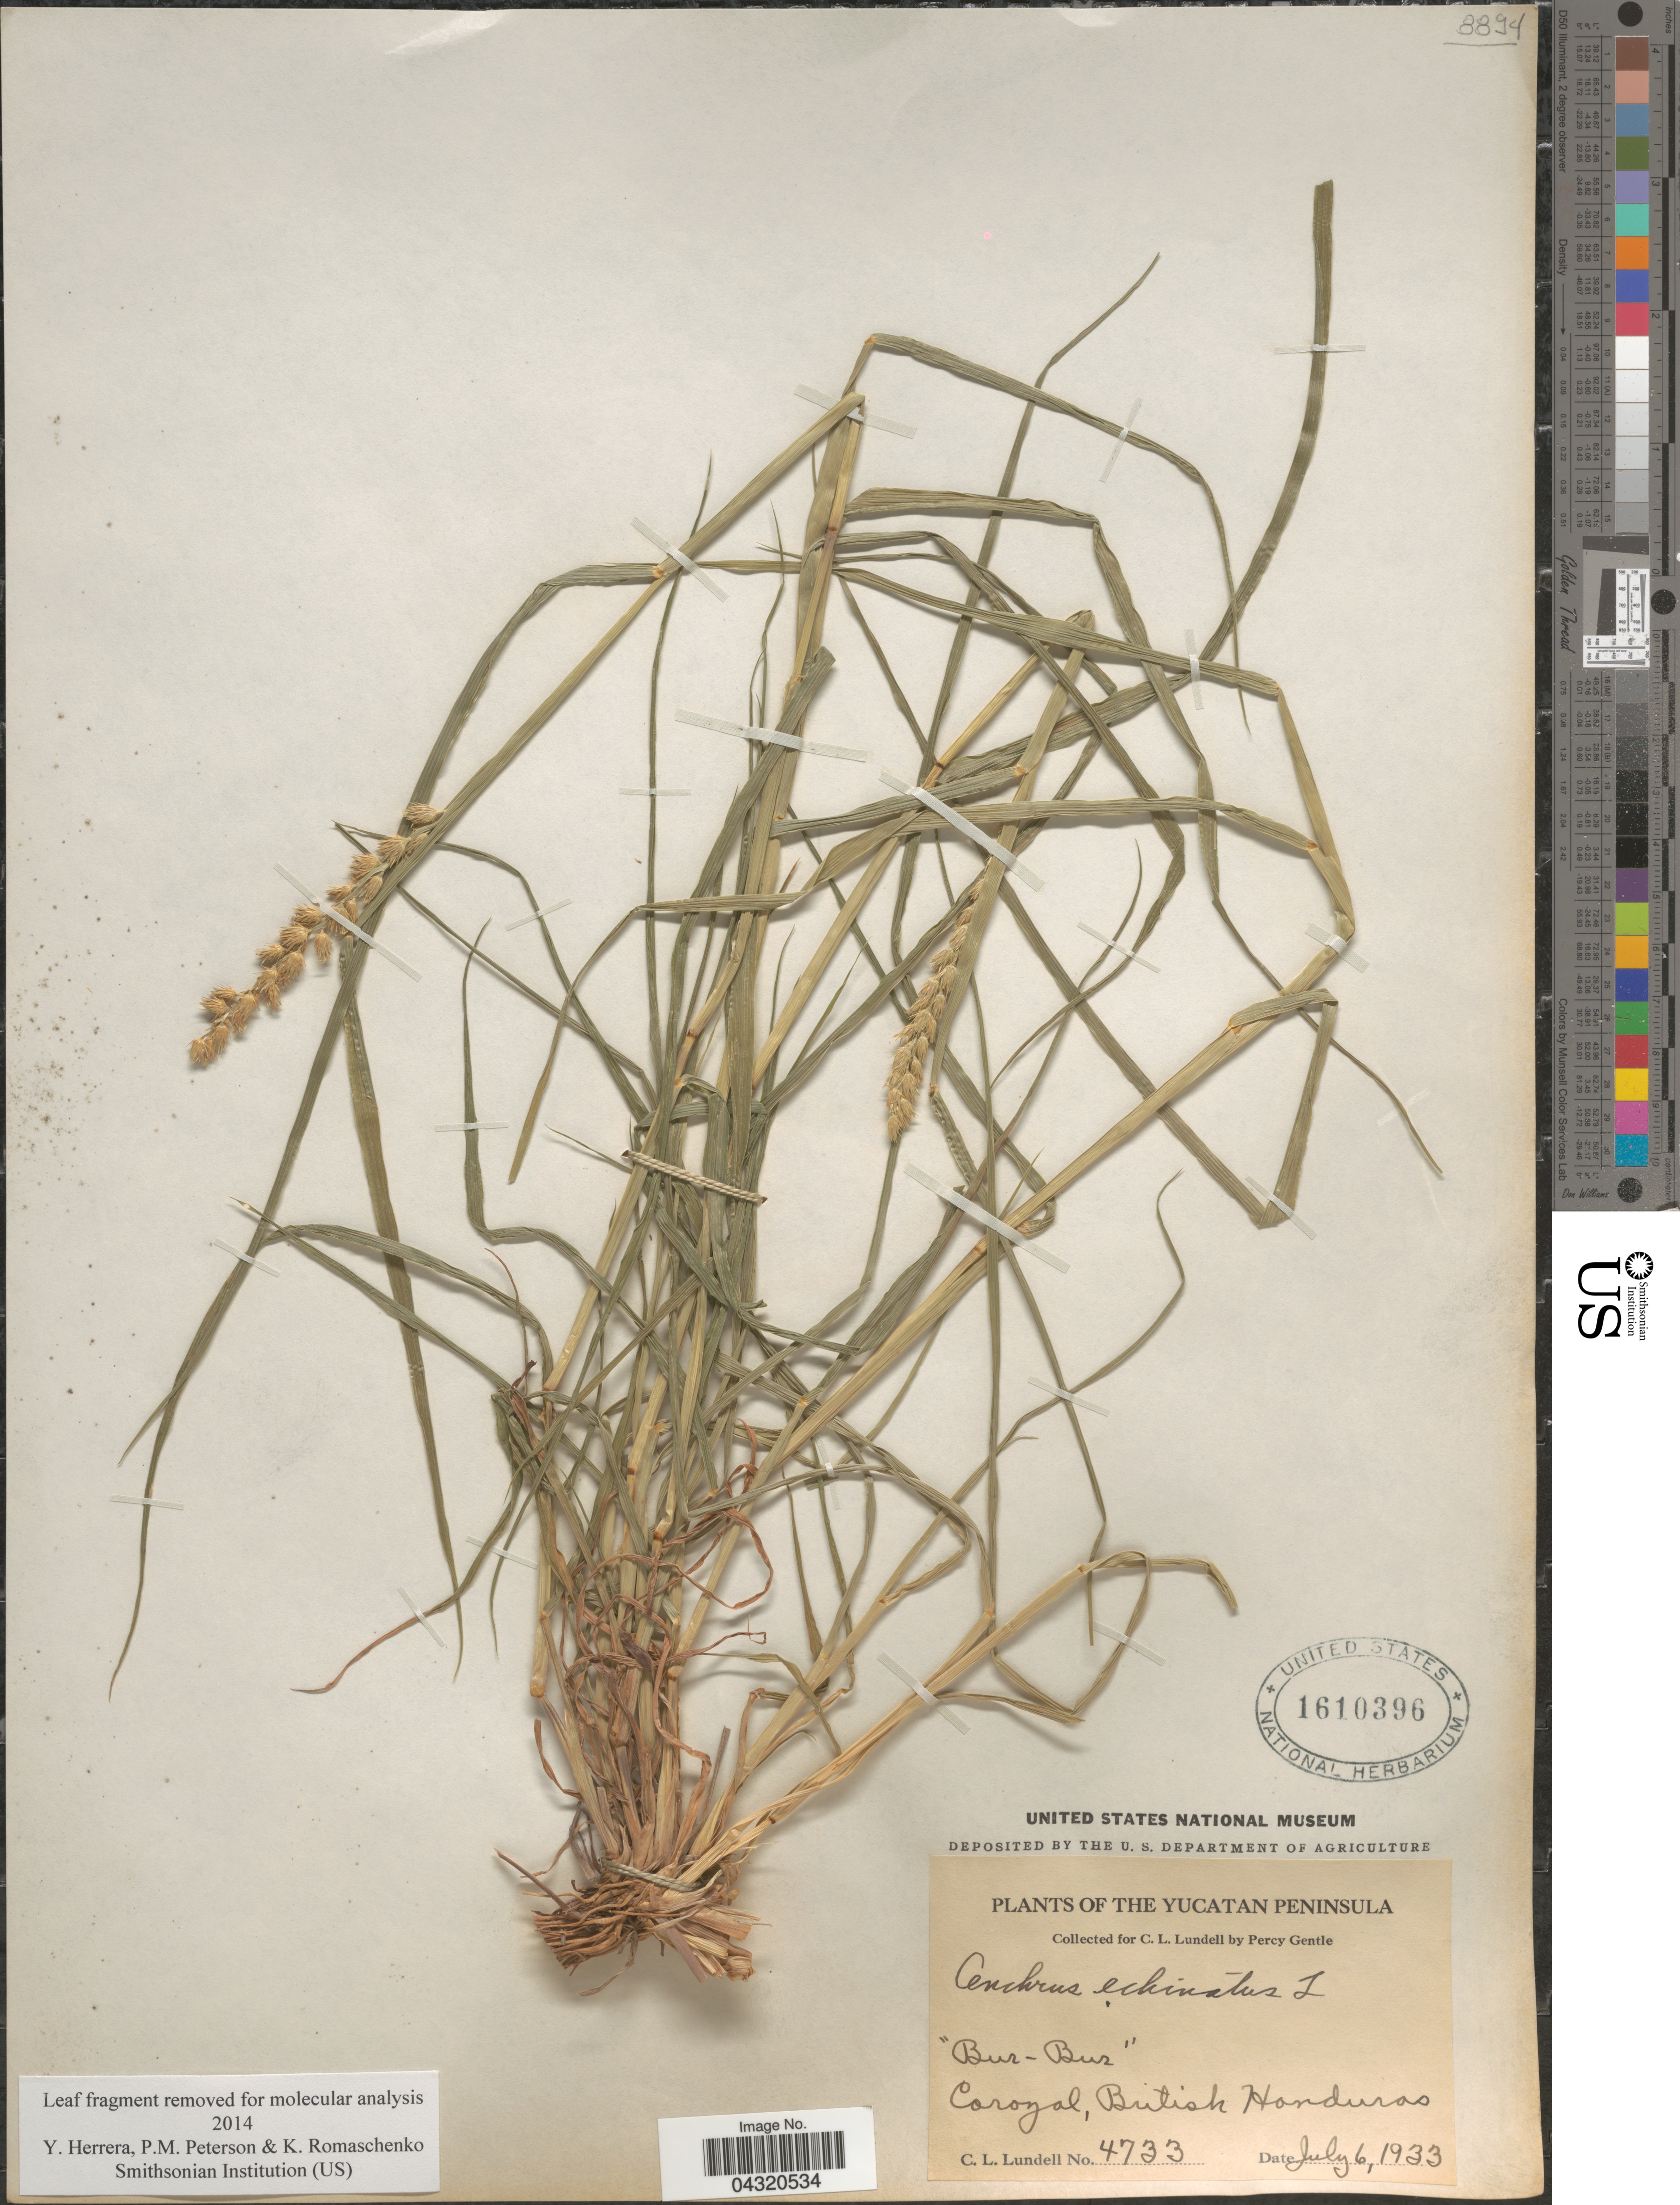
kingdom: Plantae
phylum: Tracheophyta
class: Liliopsida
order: Poales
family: Poaceae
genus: Cenchrus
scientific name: Cenchrus echinatus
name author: L.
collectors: P. H. Gentle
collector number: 4733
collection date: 1933-07-06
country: Belize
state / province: Corozal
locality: Yucatan Peninsula. "Bur-Bur". British Honduras.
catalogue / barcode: US 1610396